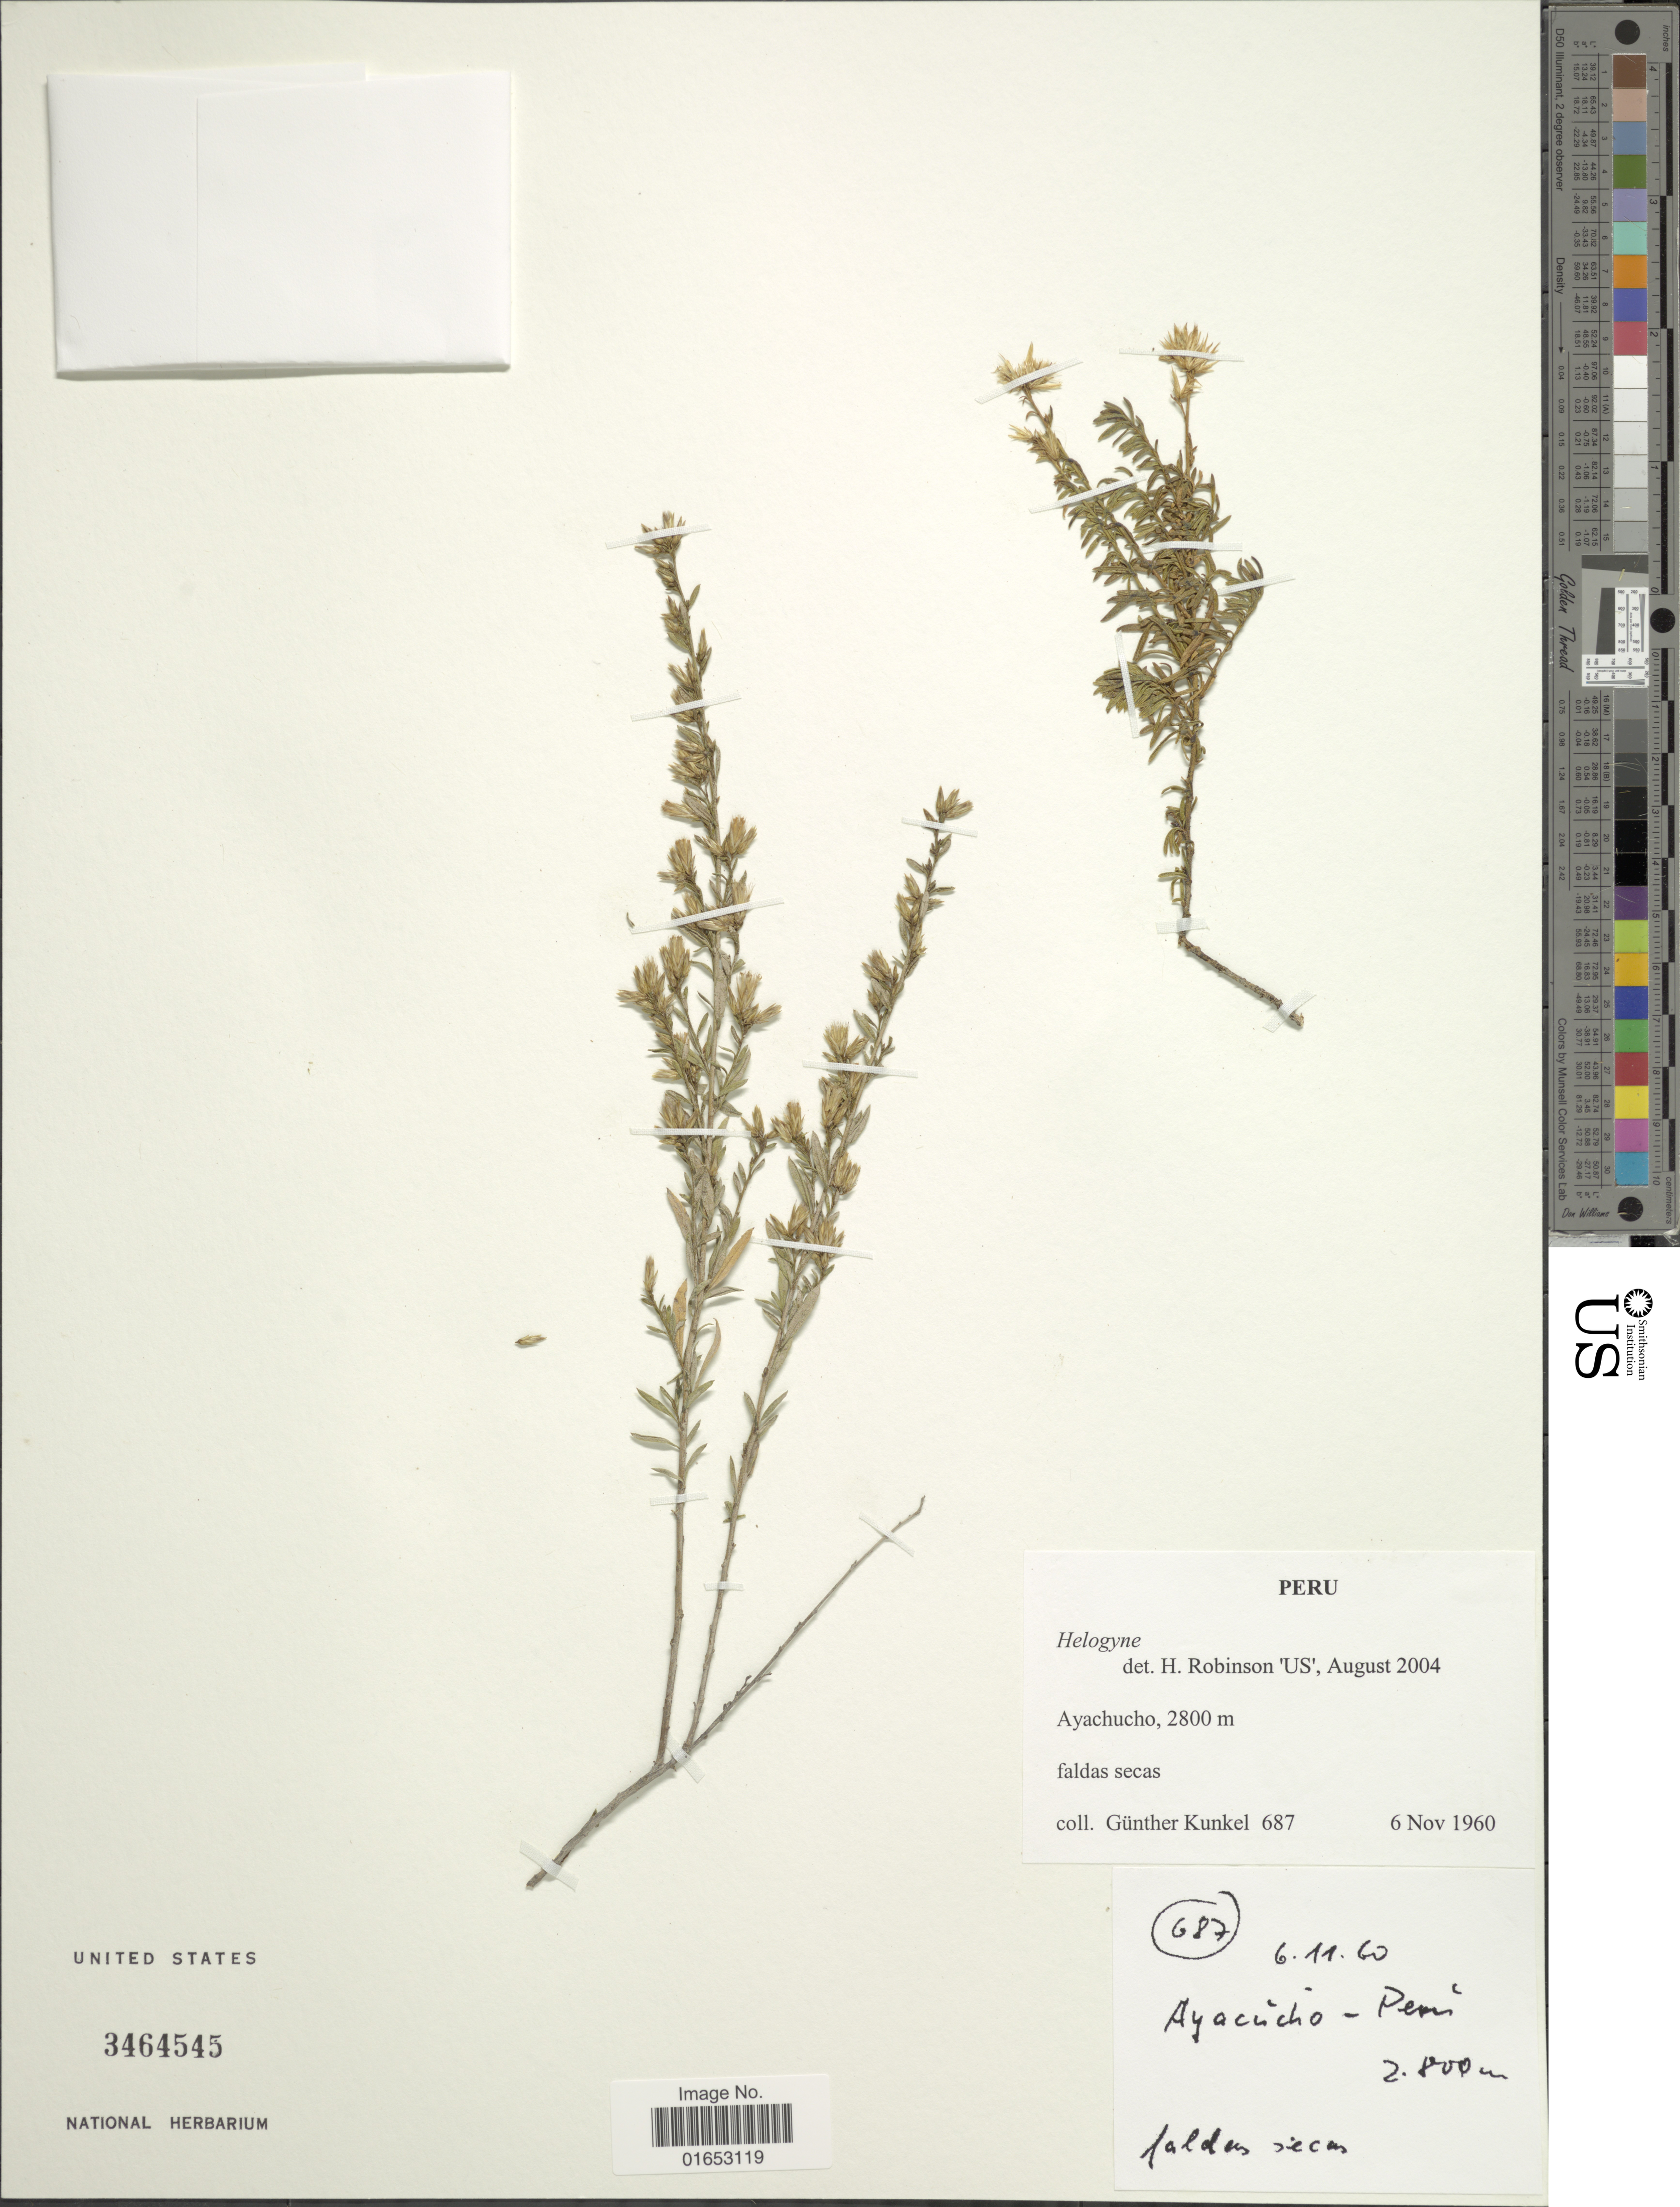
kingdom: Plantae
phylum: Tracheophyta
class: Magnoliopsida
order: Asterales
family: Asteraceae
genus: Helogyne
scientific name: Helogyne straminea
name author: (DC.) B.L. Rob.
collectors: G. Kunkel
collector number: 687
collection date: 1960-11-06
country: Peru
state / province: Ayacucho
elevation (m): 2800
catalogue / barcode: US 3464545